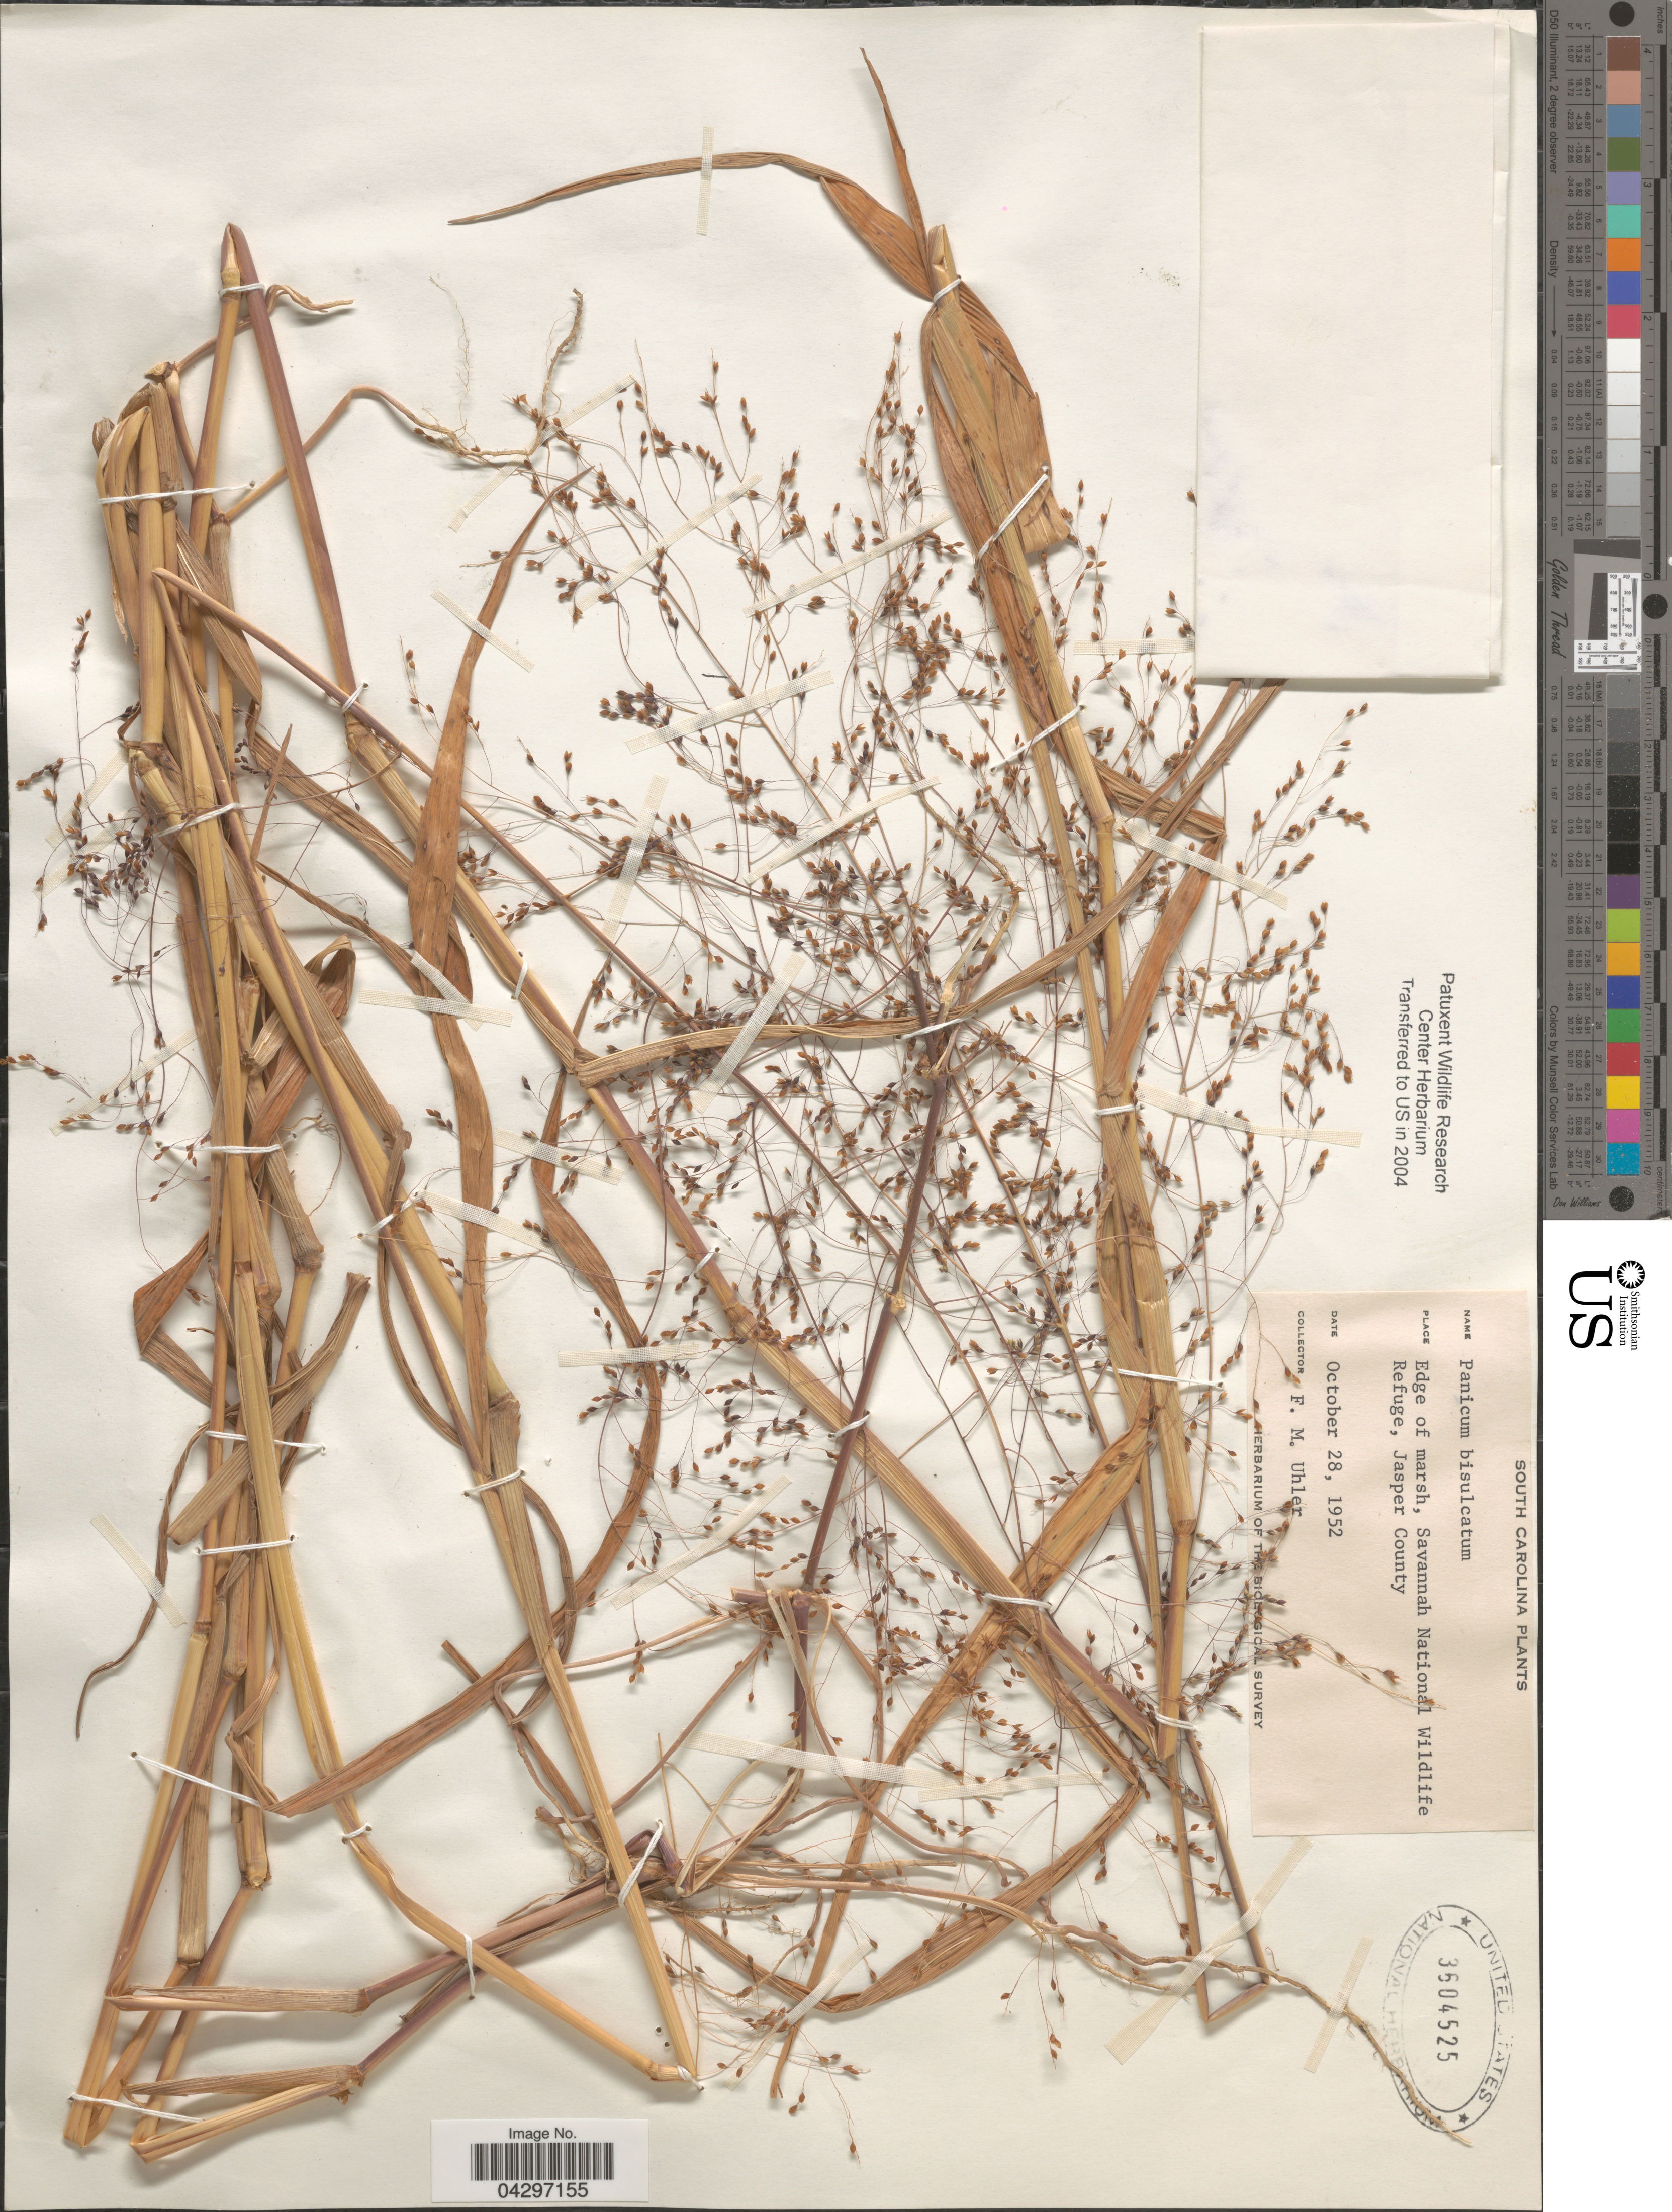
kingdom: Plantae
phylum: Tracheophyta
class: Liliopsida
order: Poales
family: Poaceae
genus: Panicum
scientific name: Panicum bisulcatum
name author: Thunb.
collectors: F. M. Uhler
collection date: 1952-10-28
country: United States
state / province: South Carolina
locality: Edge of marsh, Savannah National Wildlife Refuge, Jasper County. The Biological Survey.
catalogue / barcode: US 3604525